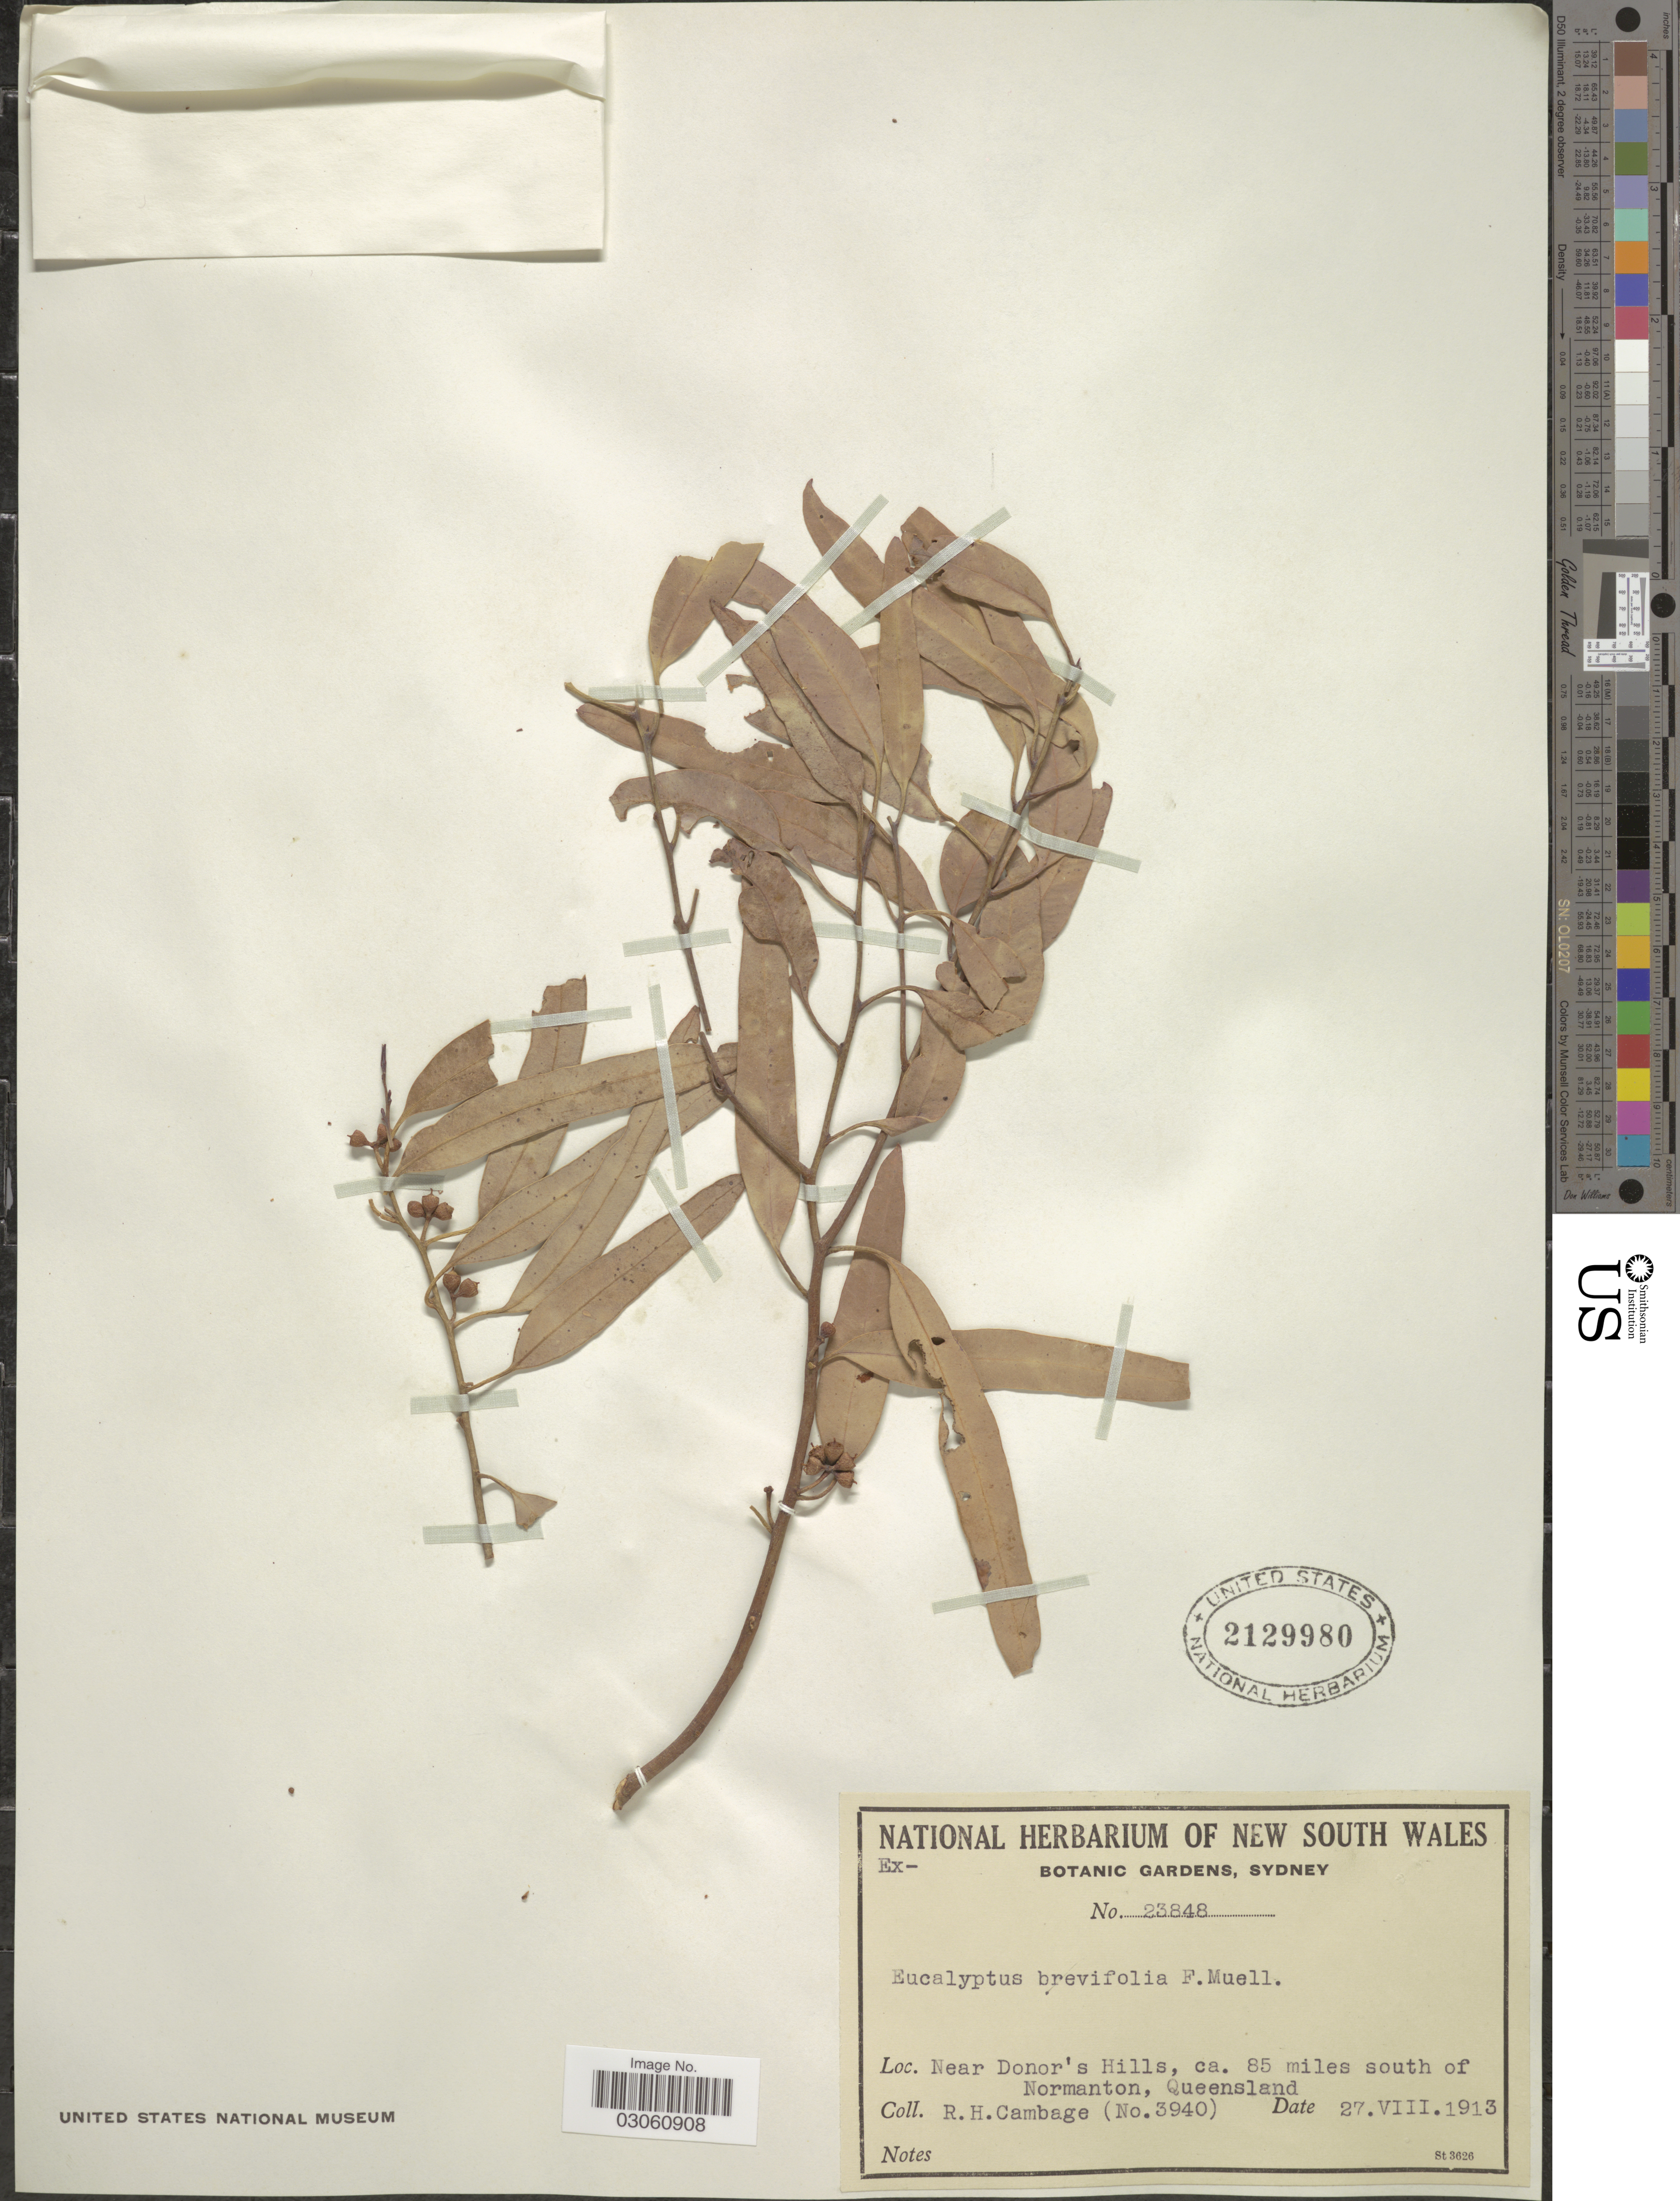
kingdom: Plantae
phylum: Tracheophyta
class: Magnoliopsida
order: Myrtales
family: Myrtaceae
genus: Eucalyptus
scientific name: Eucalyptus brevifolia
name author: F. Muell.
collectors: R. Cambage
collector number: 3940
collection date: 1913-08-27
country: Australia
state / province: Queensland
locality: Near Donor's Hills, ca. 85 miles south of Normanton, Queensland.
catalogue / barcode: US 2129980